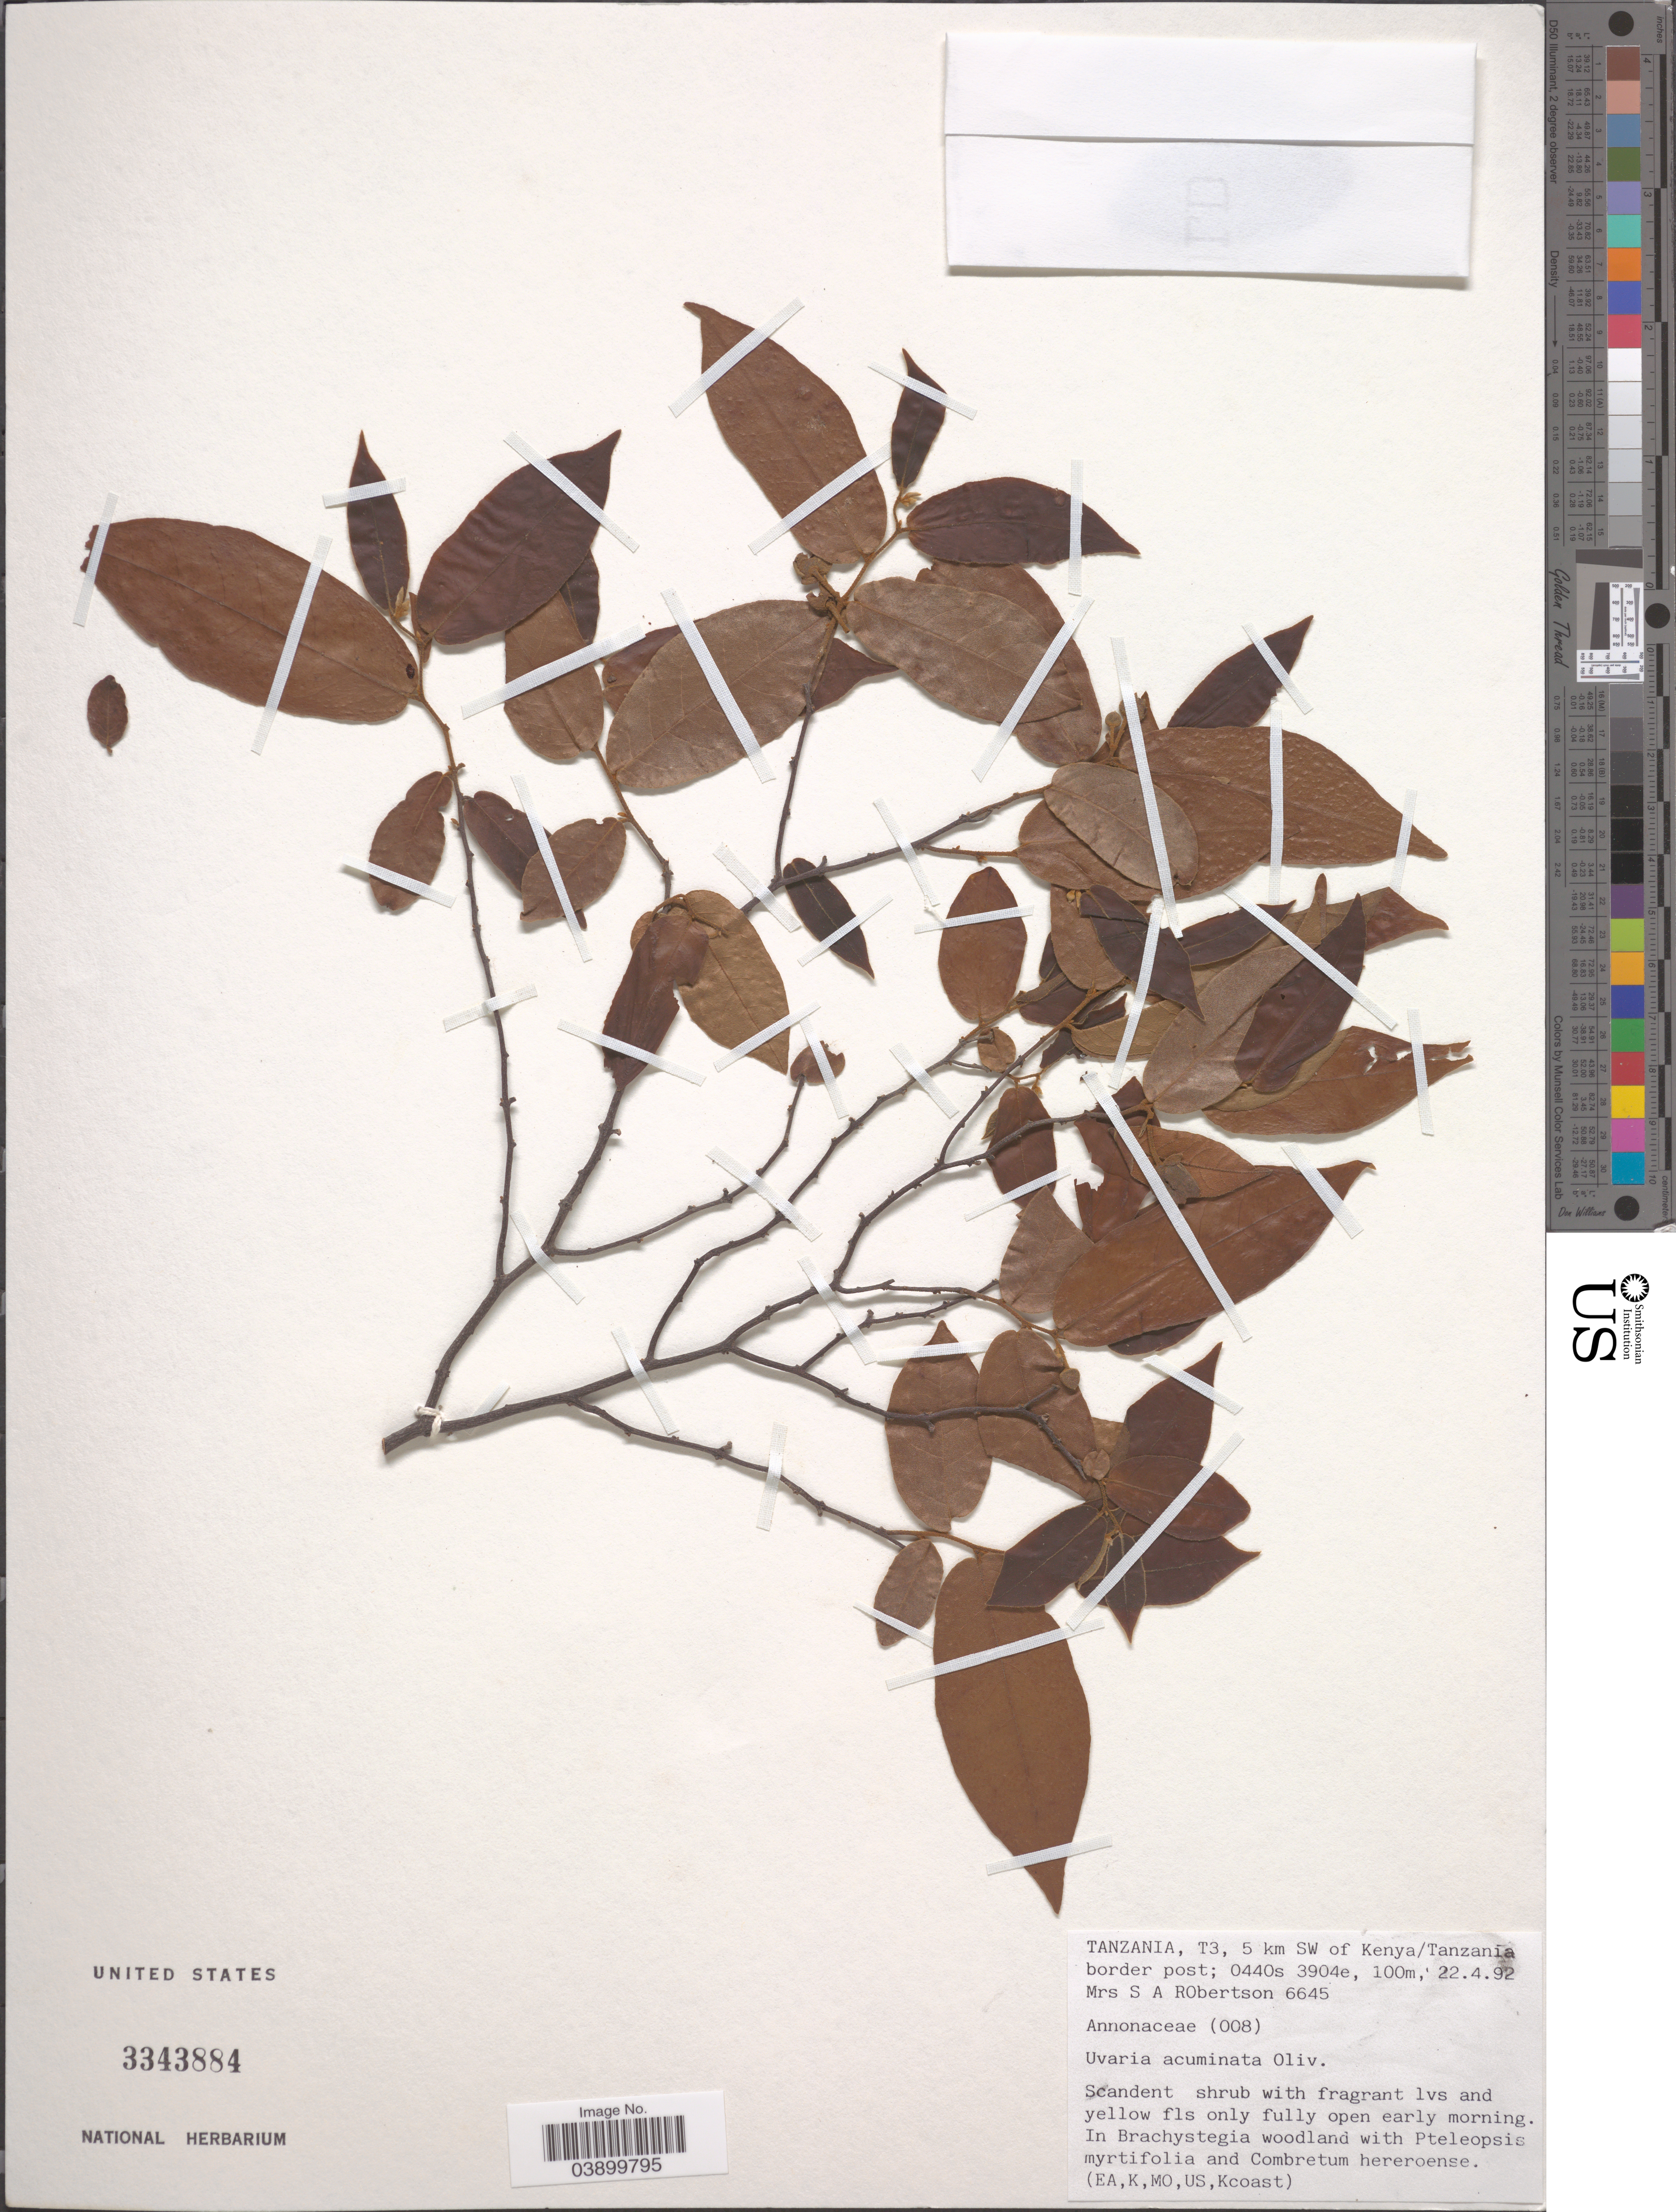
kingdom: Plantae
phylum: Tracheophyta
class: Magnoliopsida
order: Magnoliales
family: Annonaceae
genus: Uvaria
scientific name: Uvaria acuminata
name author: Oliv.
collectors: S. Robertson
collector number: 6645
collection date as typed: Transcribed d/m/y: 22/4/92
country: Tanzania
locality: T3, 5 km SW of Kenya/ Tanzania border post.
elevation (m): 100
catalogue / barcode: US 3343884